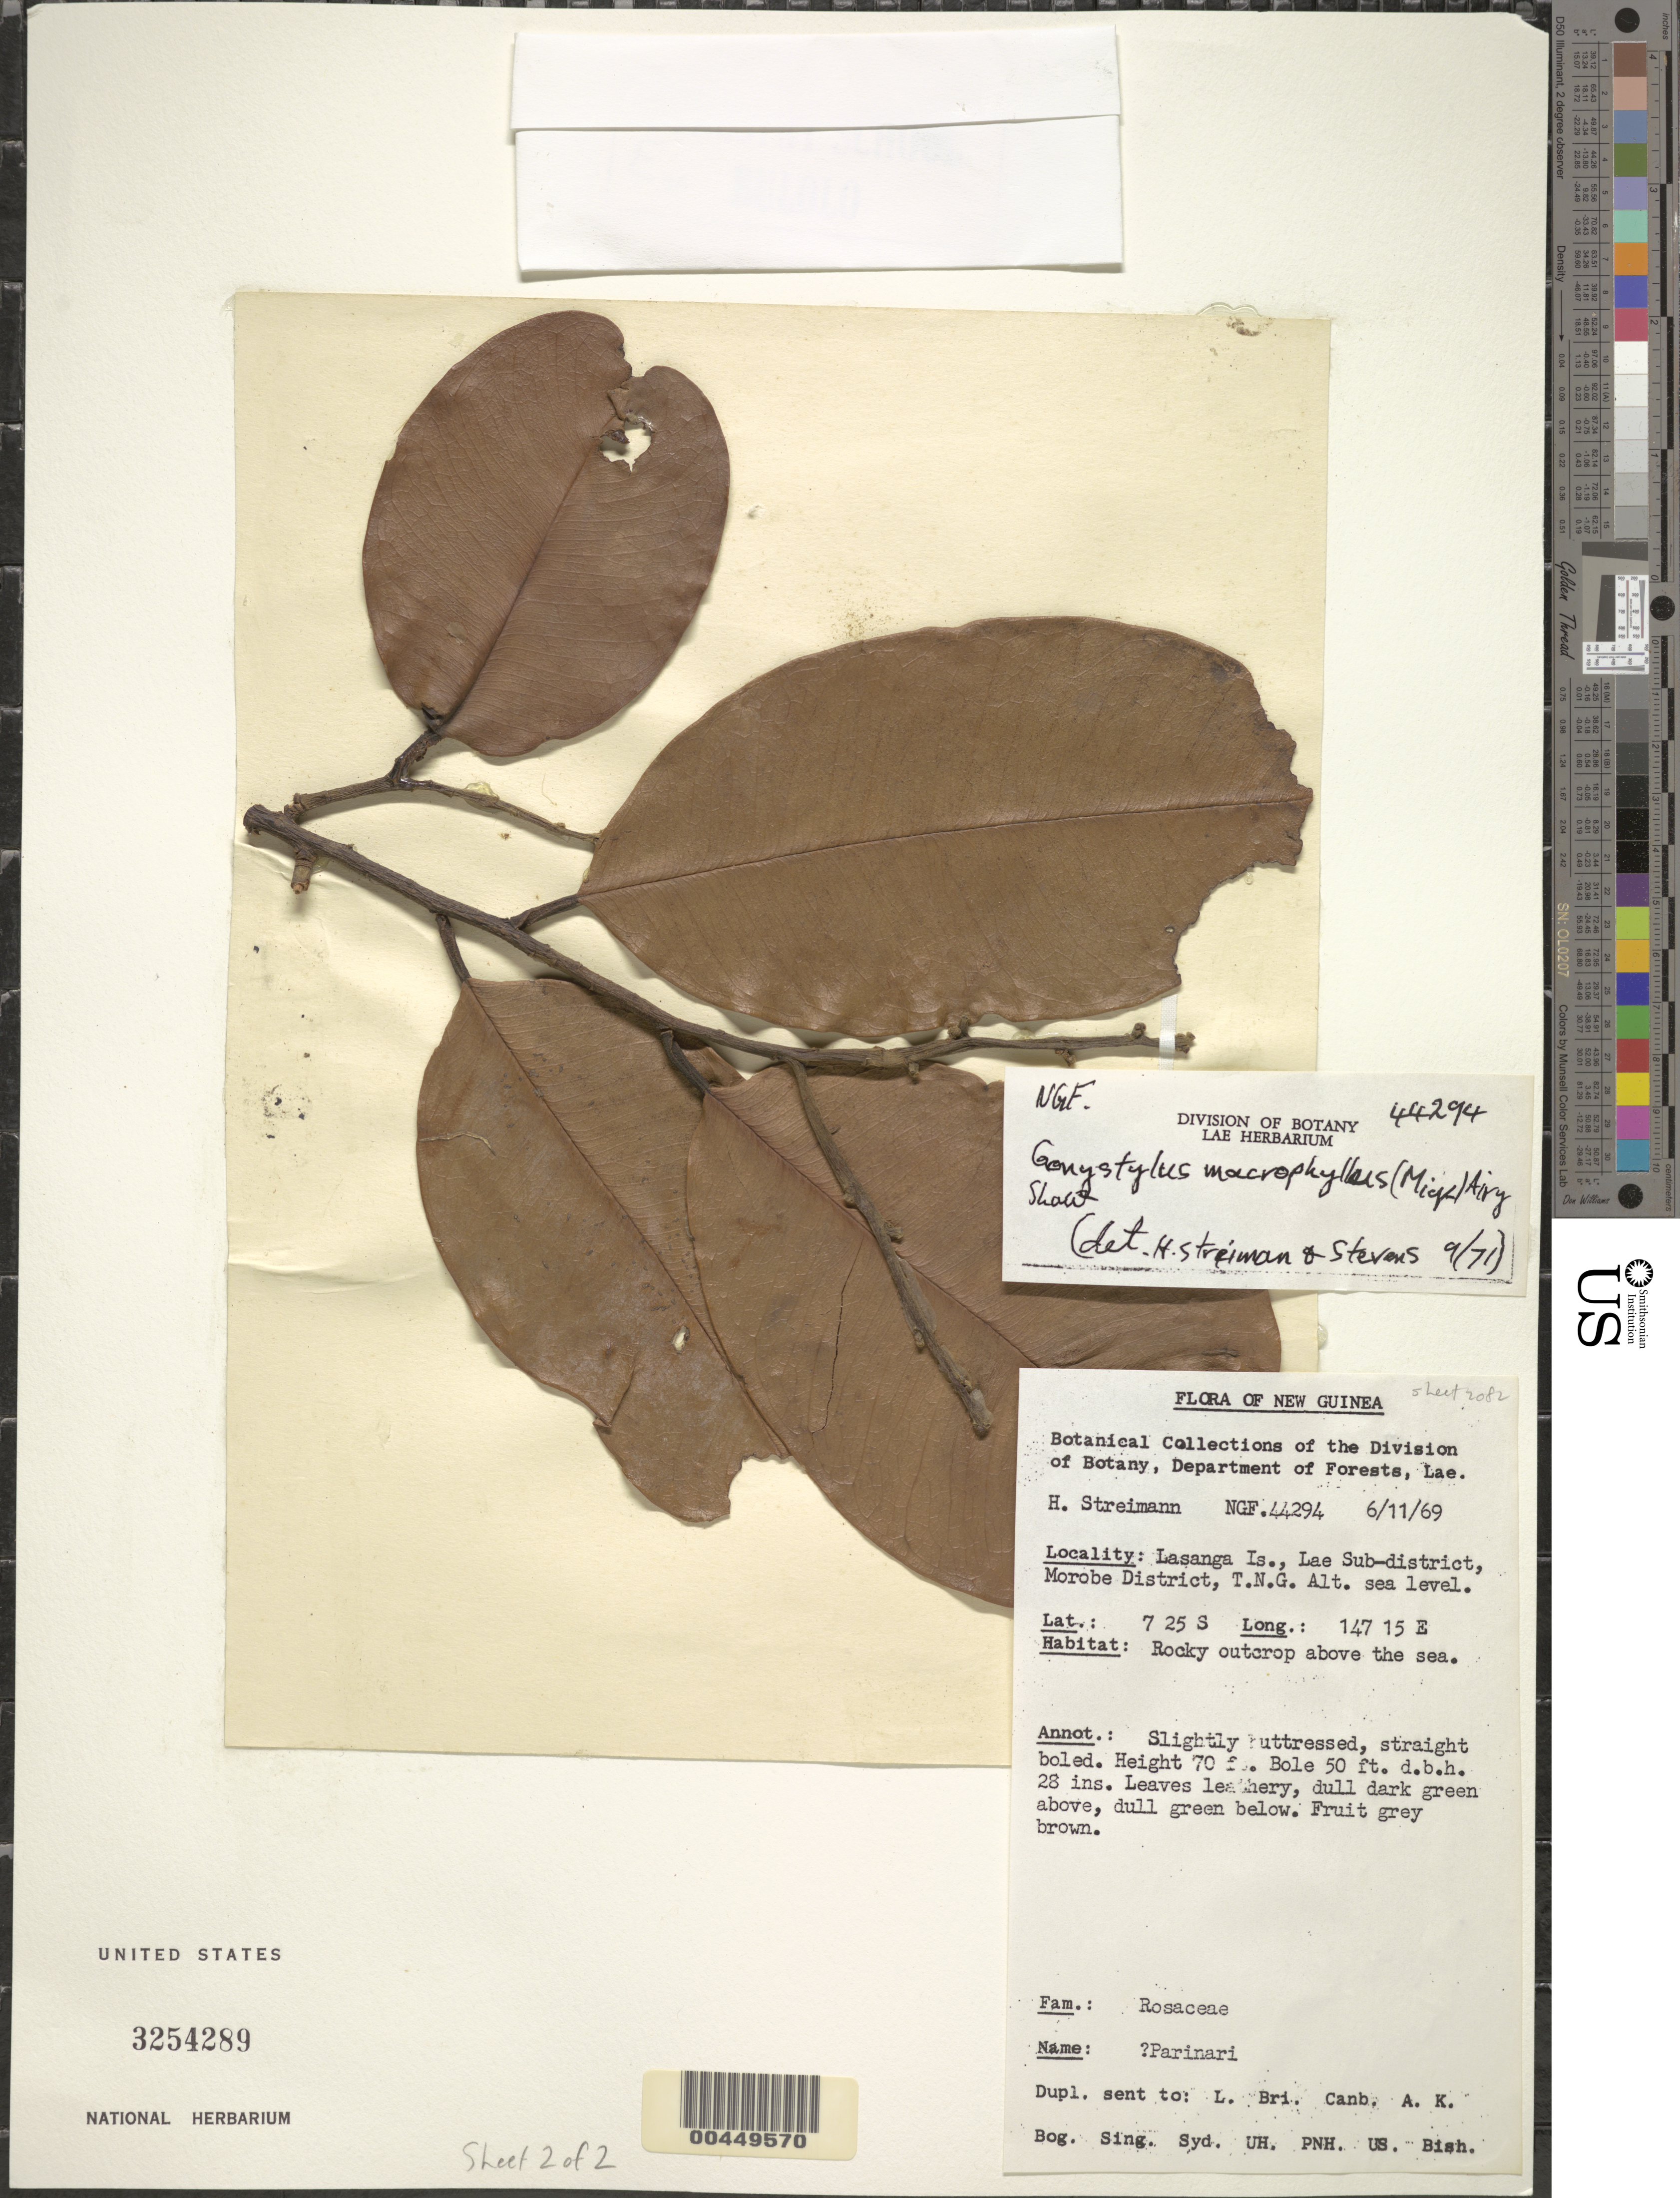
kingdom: Plantae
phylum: Tracheophyta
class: Magnoliopsida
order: Malvales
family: Thymelaeaceae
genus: Gonystylus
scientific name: Gonystylus macrophyllus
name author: (Miq.) Airy Shaw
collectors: H. Streimann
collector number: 44294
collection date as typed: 06 Jul 1969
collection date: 1969-07-06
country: Papua New Guinea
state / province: Morobe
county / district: Lae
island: New Guinea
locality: Morobe dist., lasanga is. lae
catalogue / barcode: US 3254289